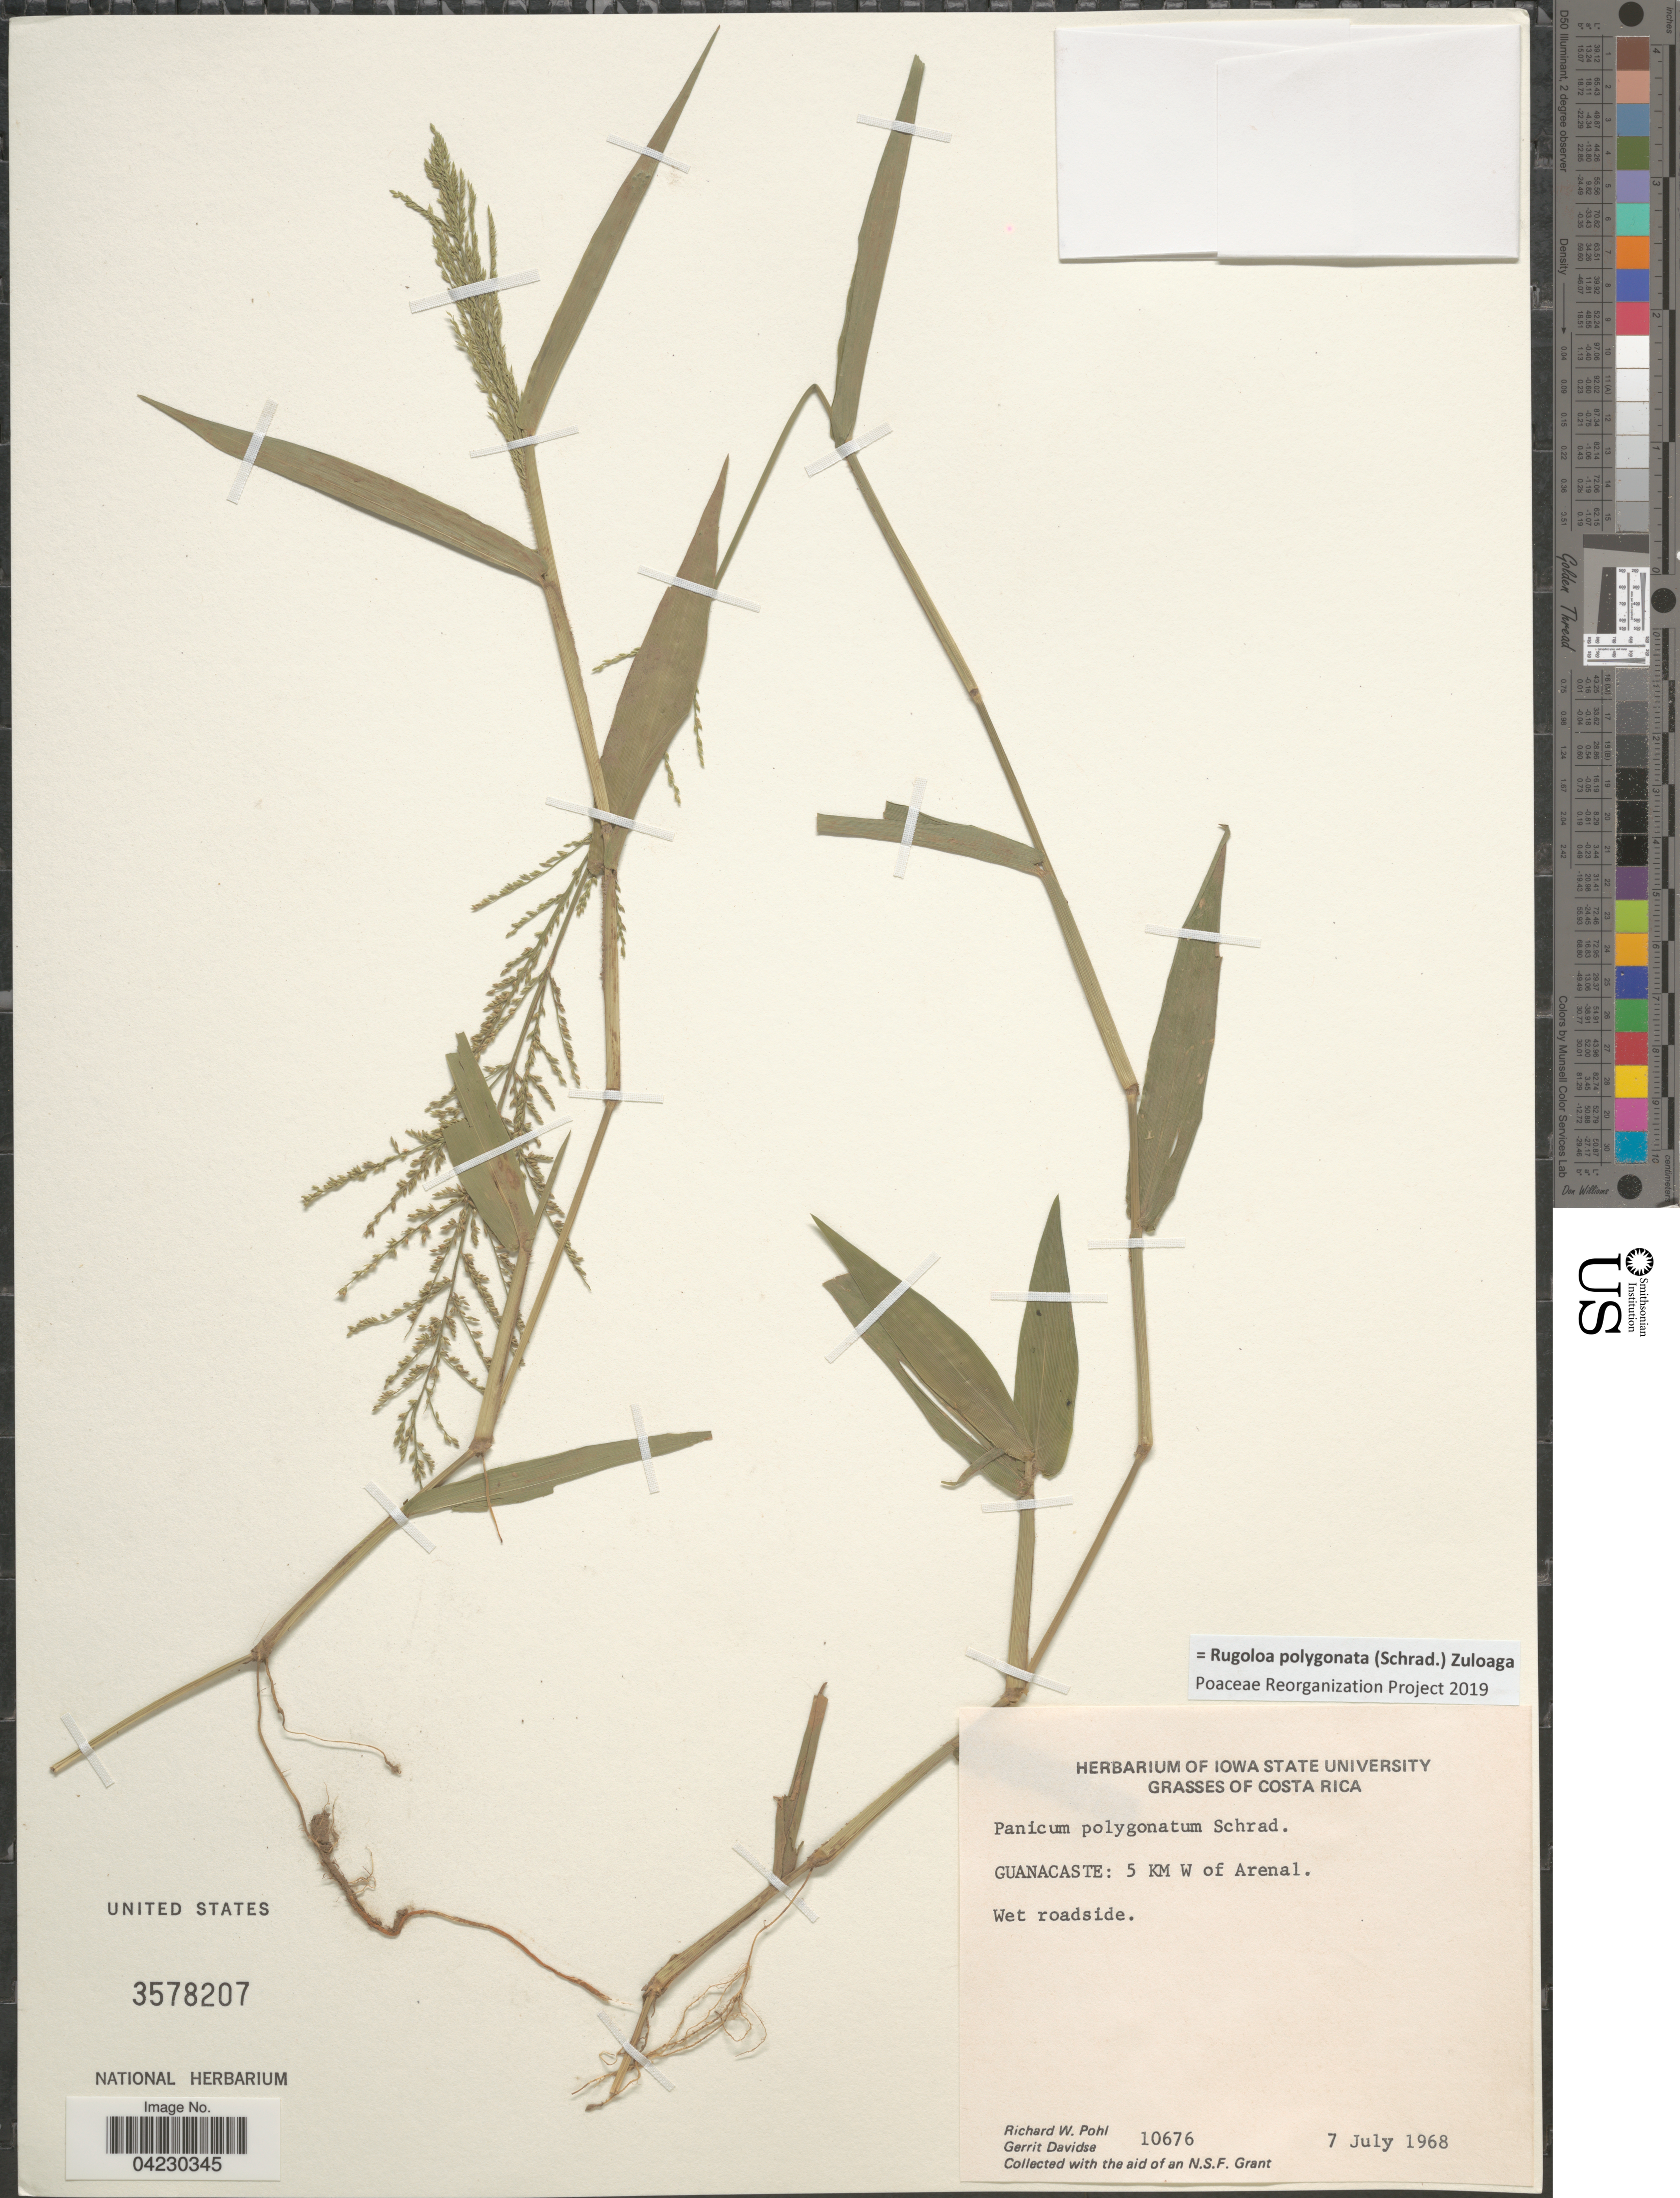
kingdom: Plantae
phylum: Tracheophyta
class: Liliopsida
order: Poales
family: Poaceae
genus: Rugoloa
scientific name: Rugoloa polygonata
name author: (Schrad.) Zuloaga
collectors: R. W. Pohl & G. Davidse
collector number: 10676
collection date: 1968-07-07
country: Costa Rica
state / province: Guanacaste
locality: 5 KM W of Arenal. Wet roadside.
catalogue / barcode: US 3578207